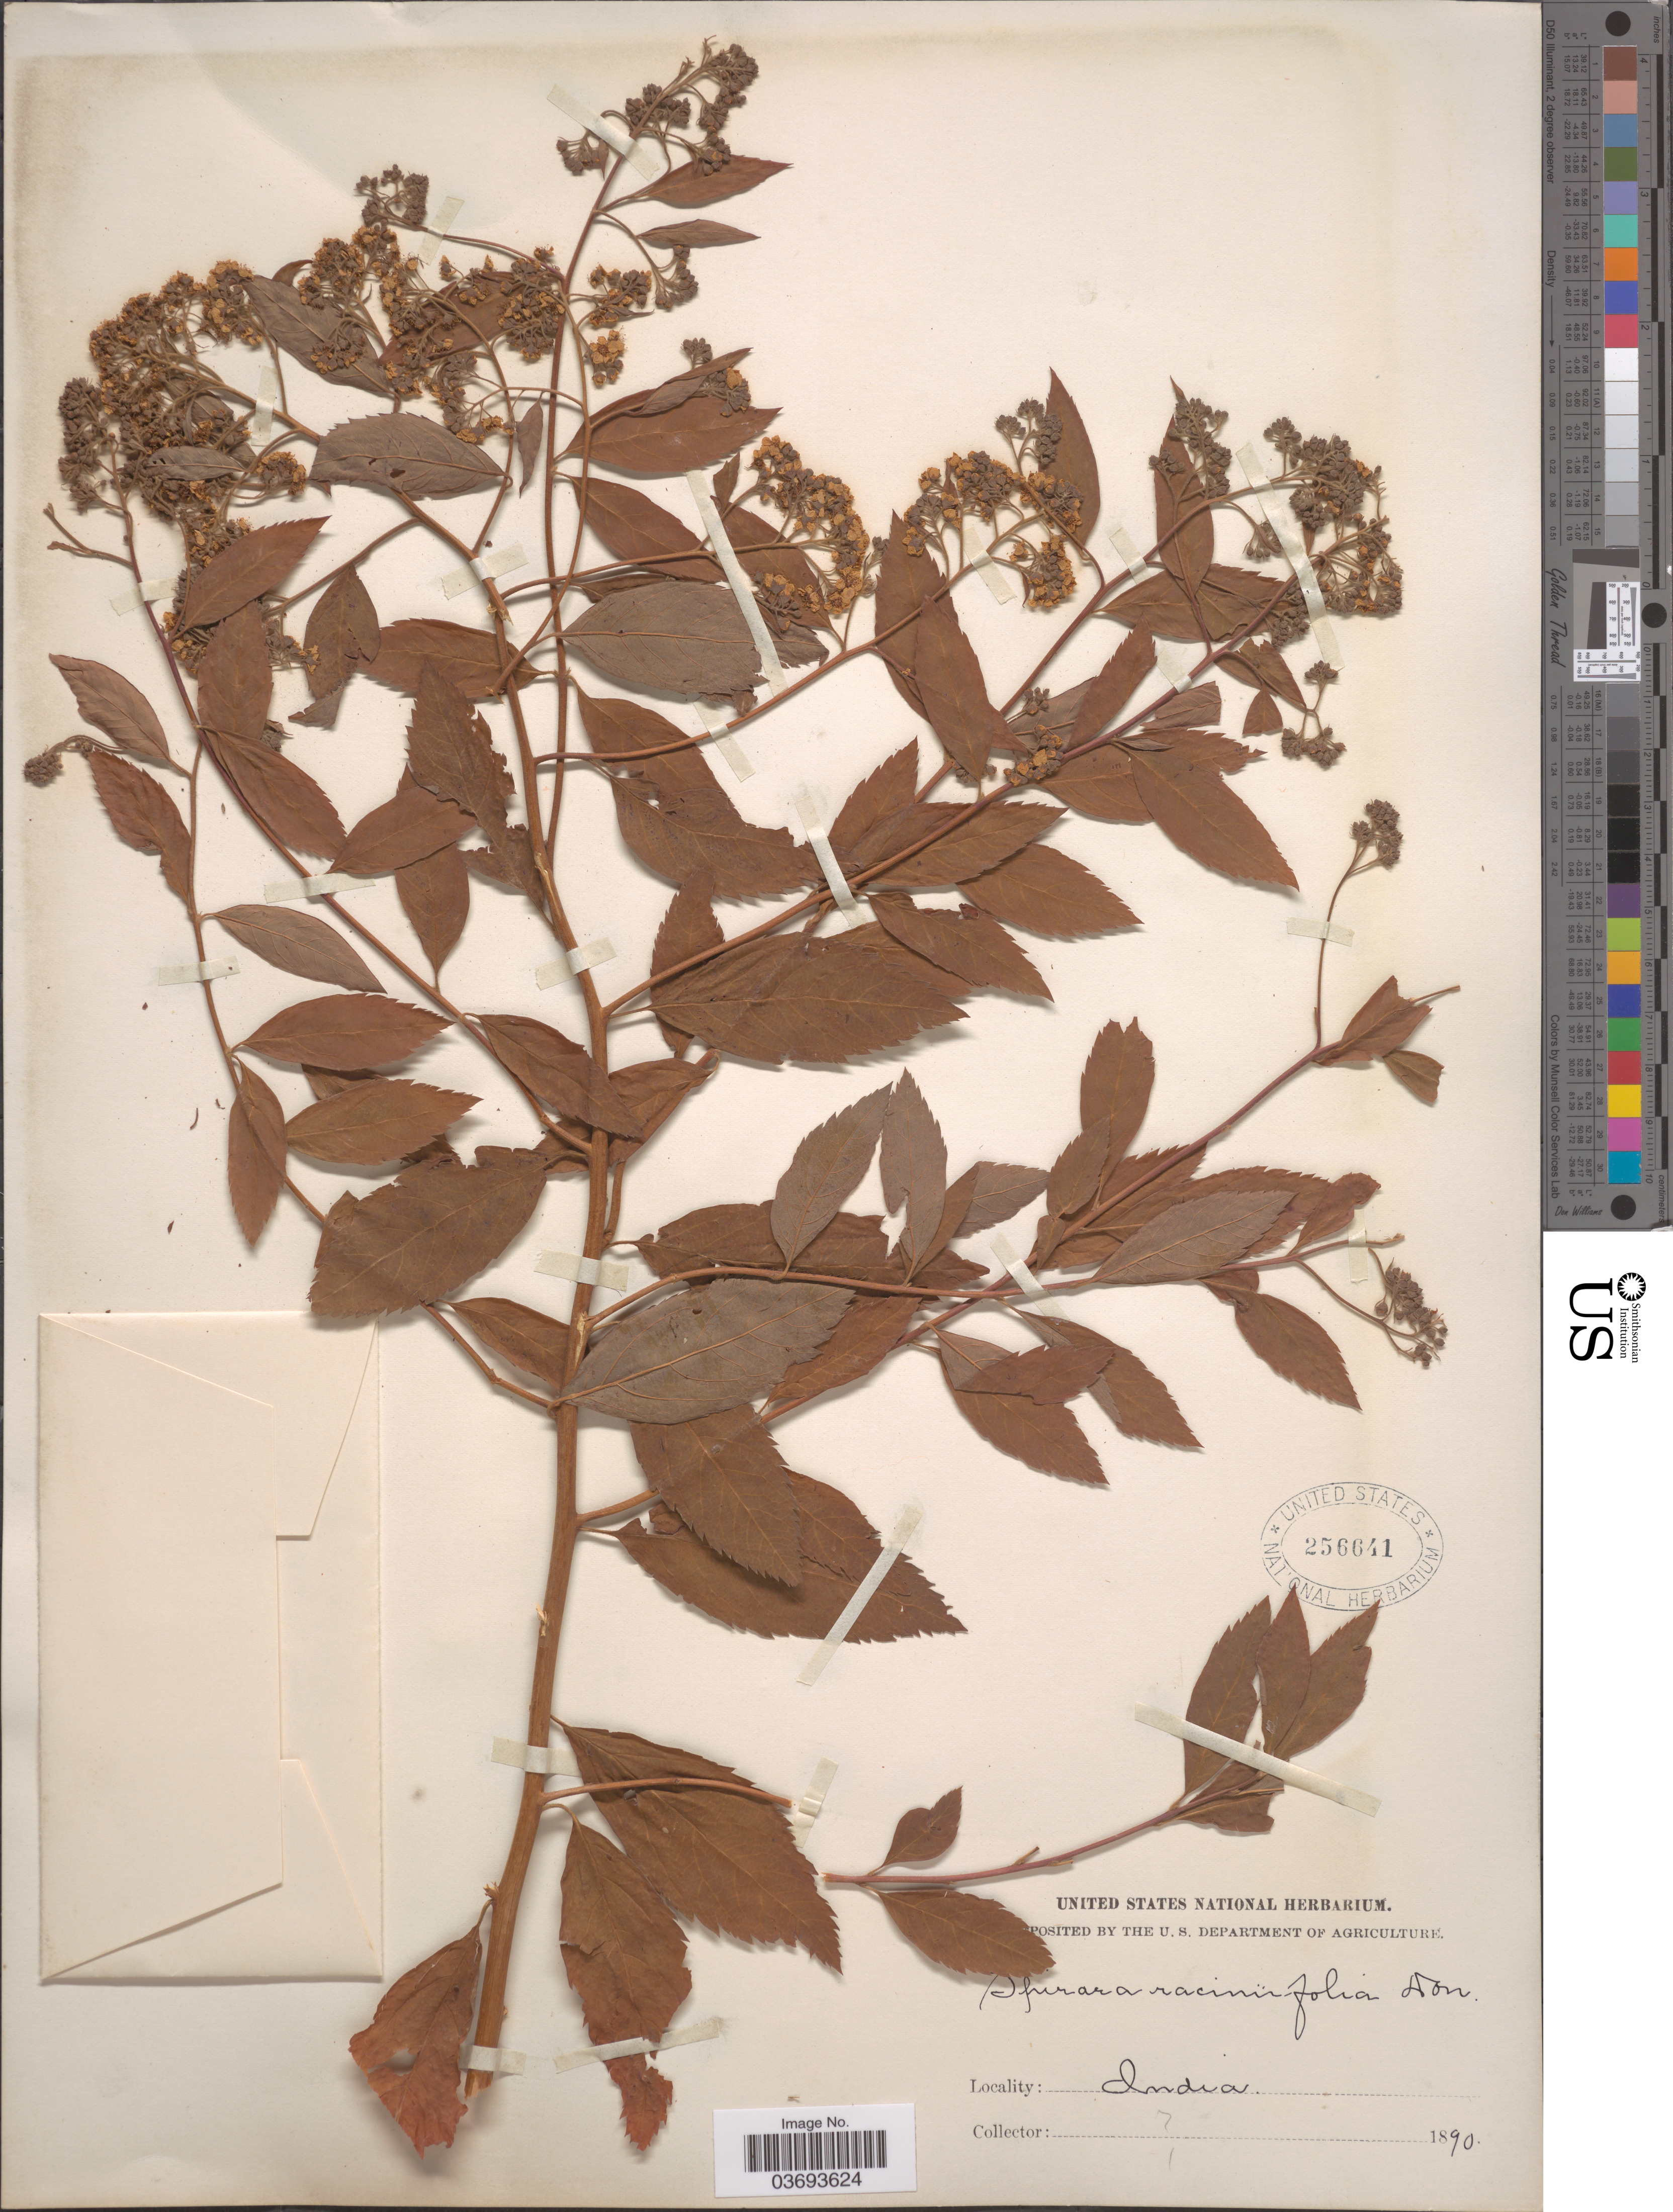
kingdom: Plantae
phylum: Tracheophyta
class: Magnoliopsida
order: Rosales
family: Rosaceae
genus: Spiraea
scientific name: Spiraea racimifolia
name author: D. Don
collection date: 1890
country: India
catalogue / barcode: US 256641